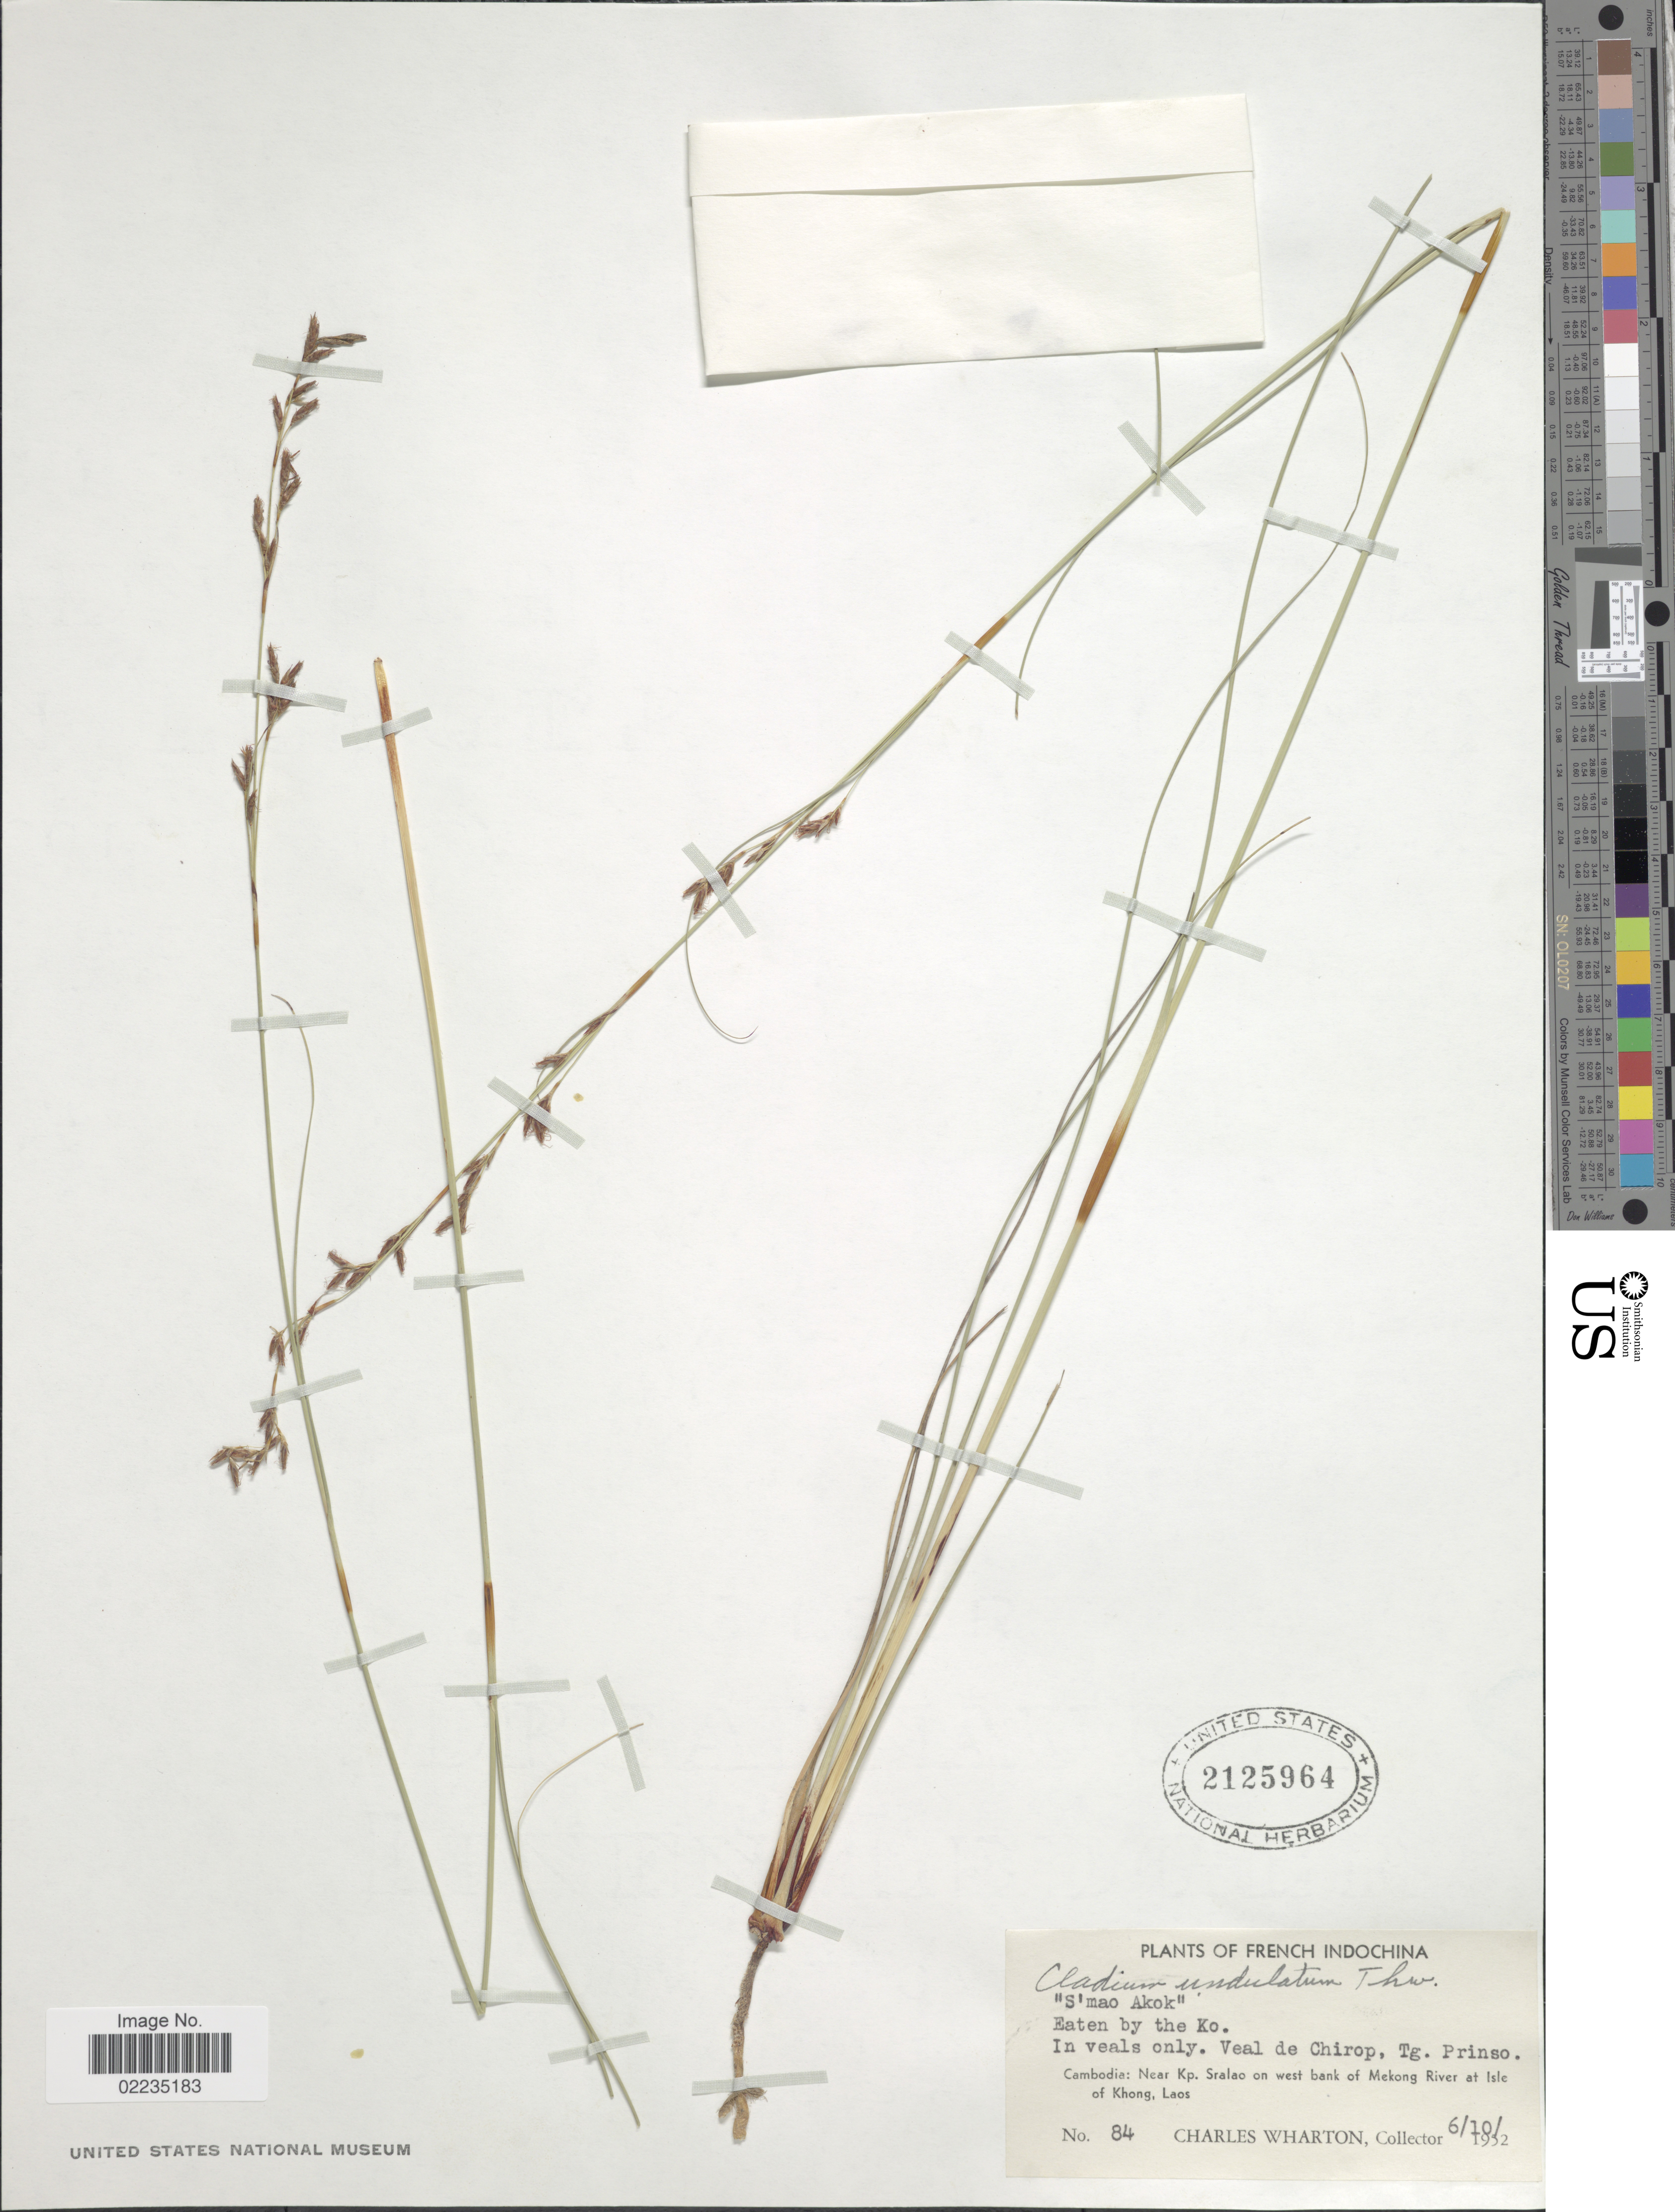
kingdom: Plantae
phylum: Tracheophyta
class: Liliopsida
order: Poales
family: Cyperaceae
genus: Anthelepis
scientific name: Anthelepis undulata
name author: (Thwaites) R.L. Barrett et al.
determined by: Strong, Mark T., (BOT), Smithsonian Institution - National Museum of Natural History (UNITED STATES)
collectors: C. Wharton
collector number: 84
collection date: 1952-10-06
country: Cambodia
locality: French Indochina, Cambodia: Near Kp. Sralao on west bank of Mekong River at Isle of Khong, Laos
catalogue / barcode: US 2125964